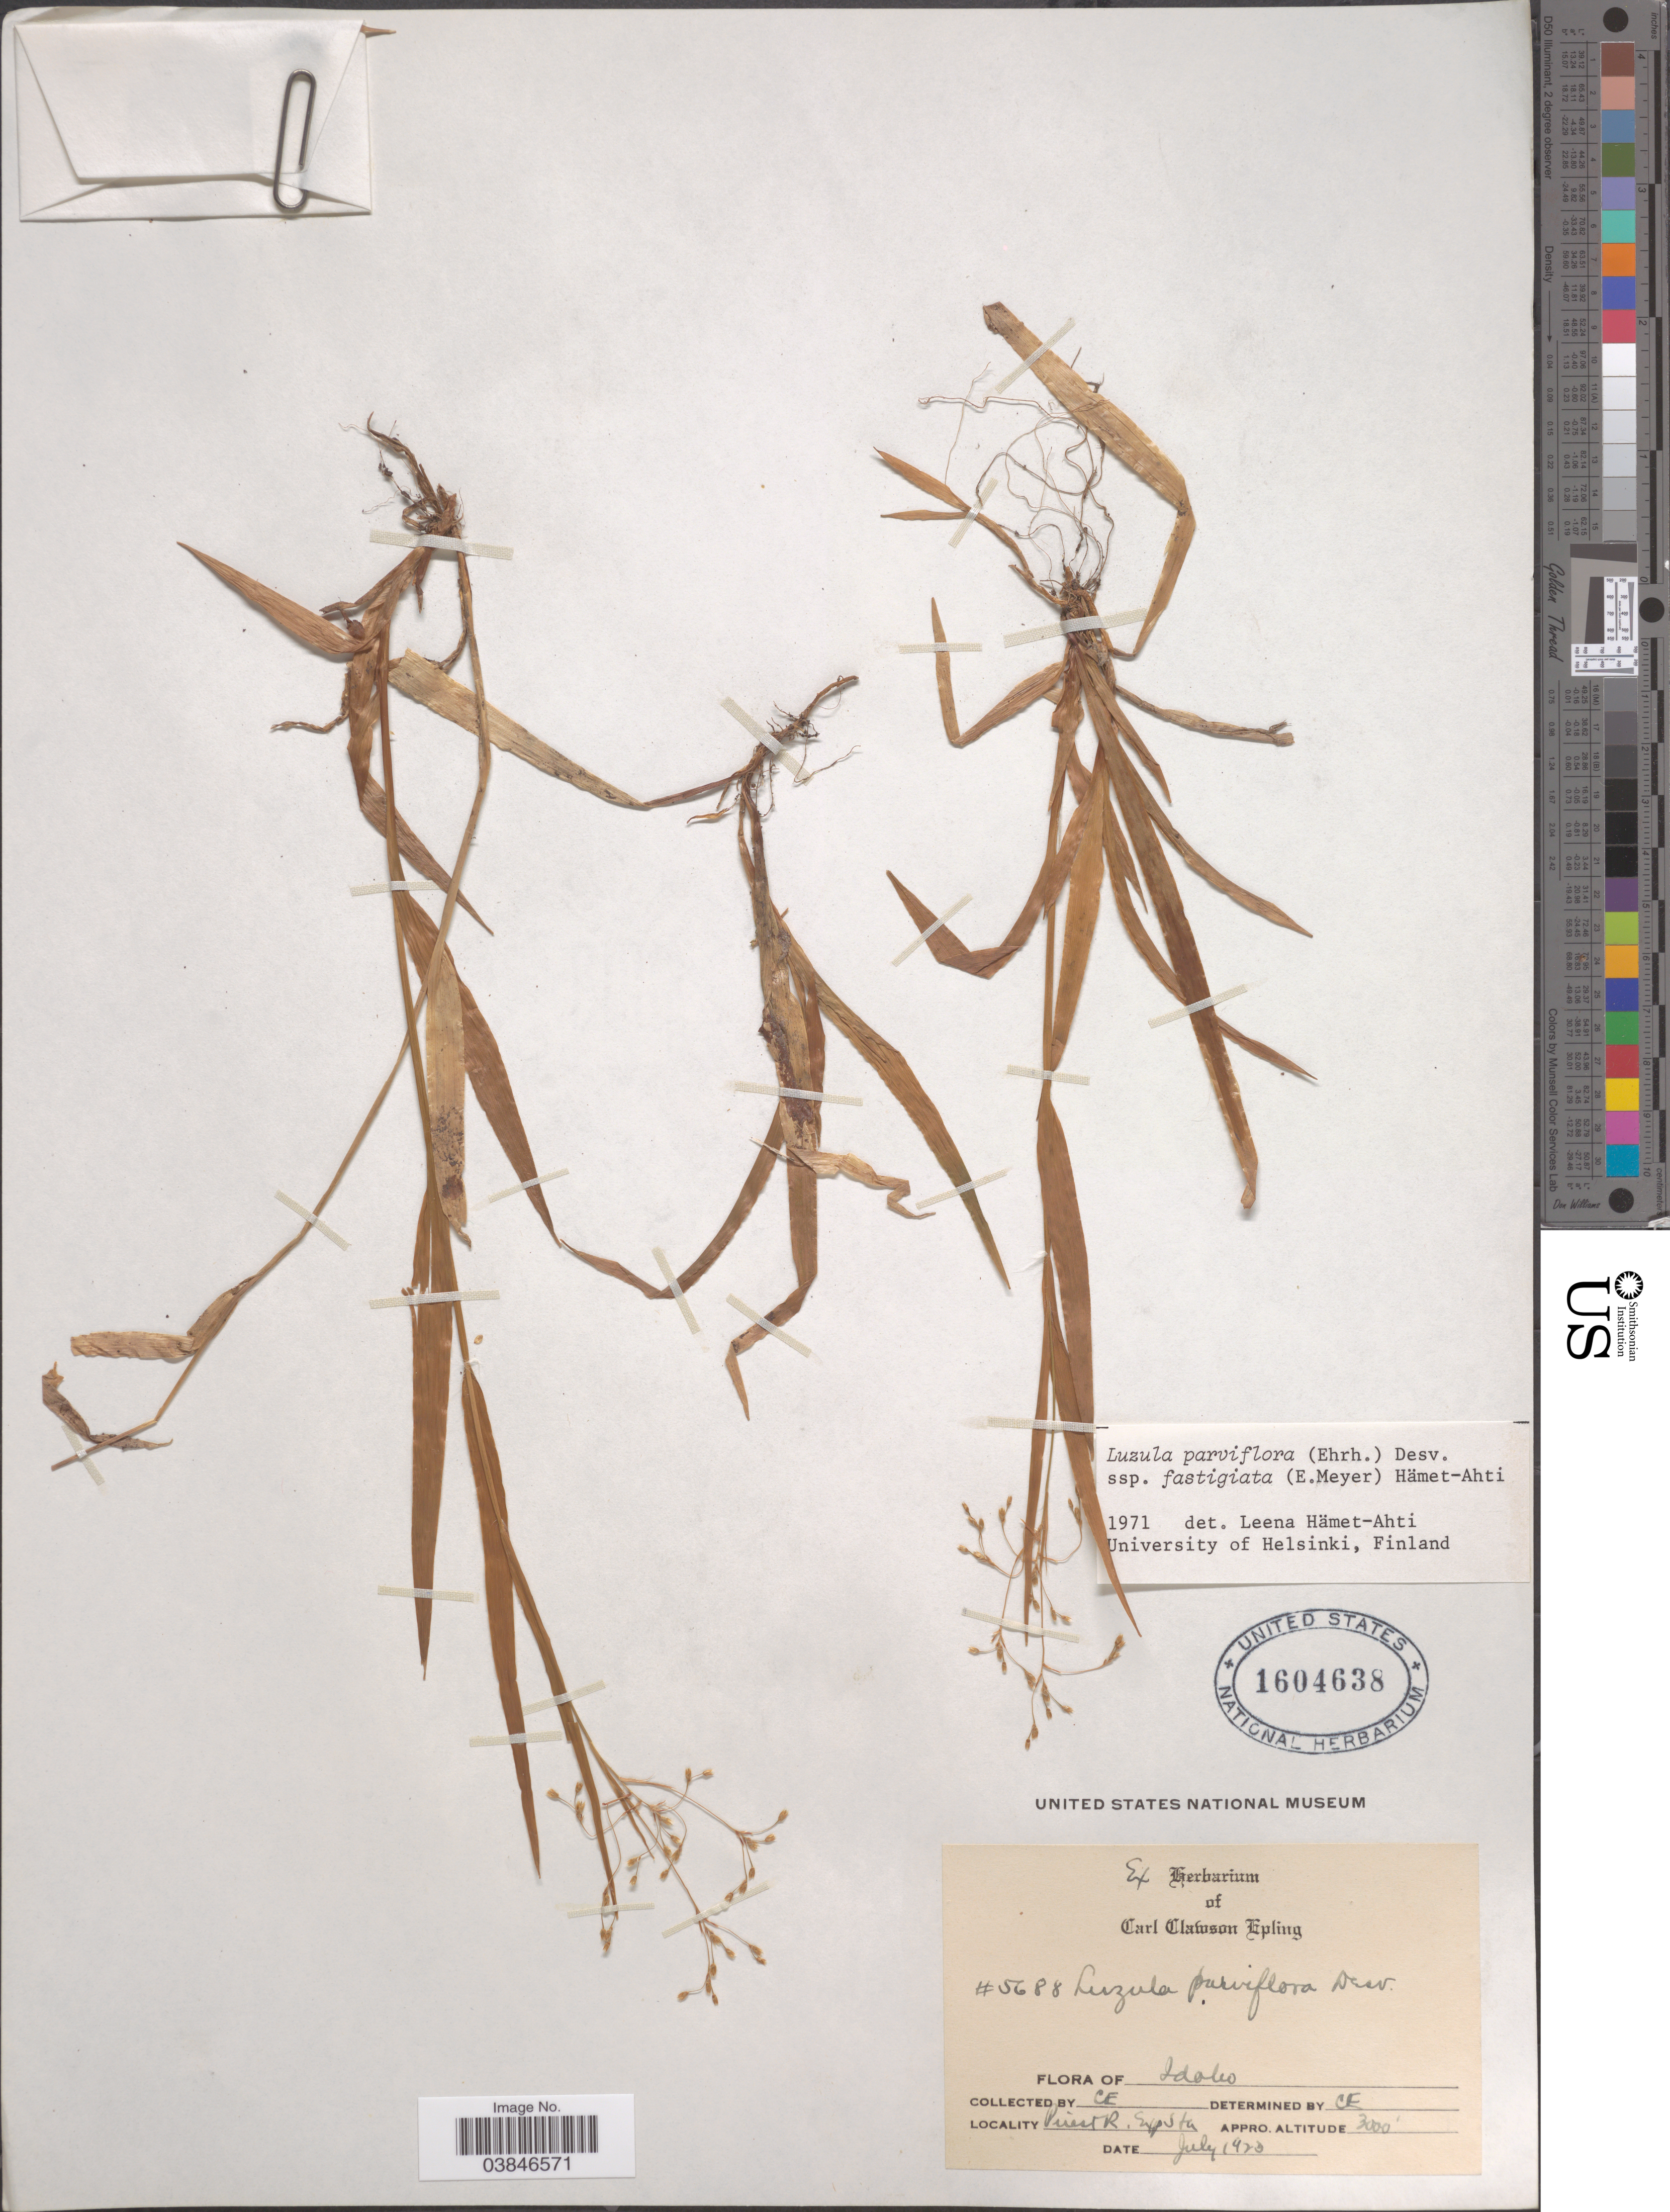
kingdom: Plantae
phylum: Tracheophyta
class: Liliopsida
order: Poales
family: Juncaceae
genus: Luzula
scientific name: Luzula parviflora subsp. fastigiata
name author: Buchenau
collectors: C. C. Epling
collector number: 5688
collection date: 1923-07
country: United States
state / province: Idaho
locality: Priest R. Exp. Sta.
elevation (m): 914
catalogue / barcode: US 1604638